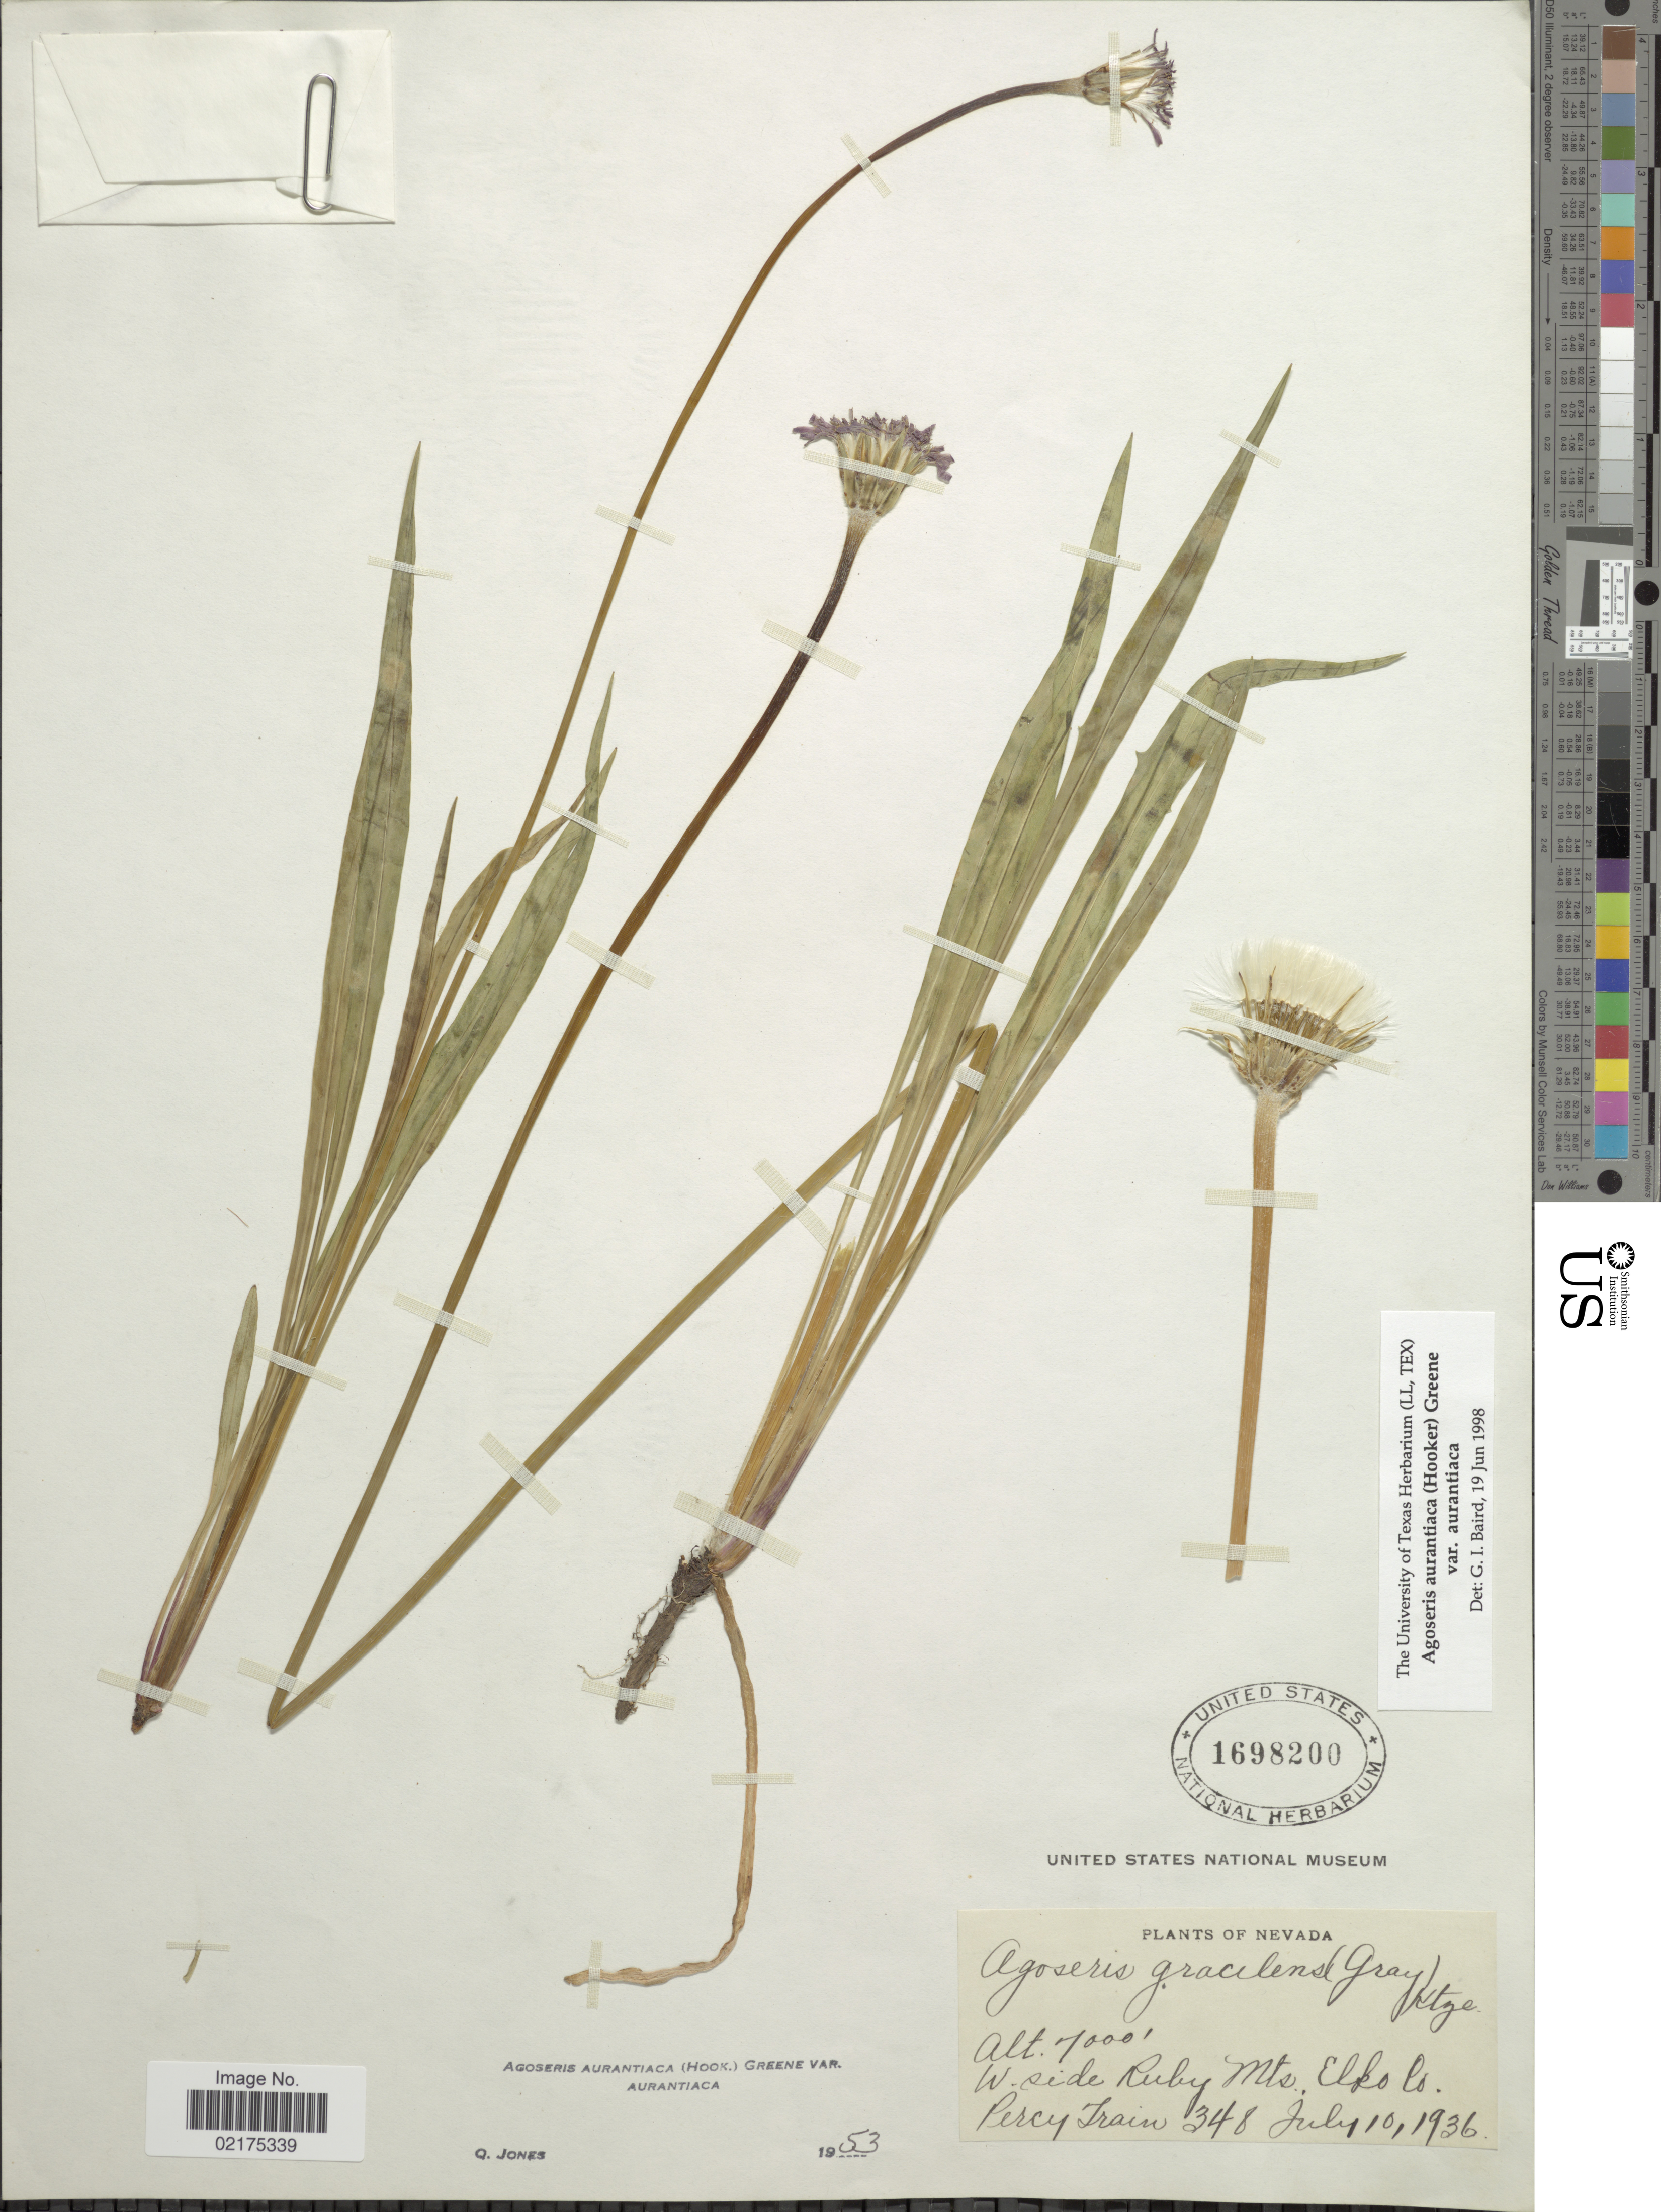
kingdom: Plantae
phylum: Tracheophyta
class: Magnoliopsida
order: Asterales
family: Asteraceae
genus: Agoseris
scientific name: Agoseris aurantiaca var. aurantiaca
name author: (Hook.) Greene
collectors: P. Train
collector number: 348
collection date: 1936-07-10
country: United States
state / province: Nevada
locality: W side Ruby Mts., Elko Co.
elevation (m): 2134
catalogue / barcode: US 1698200